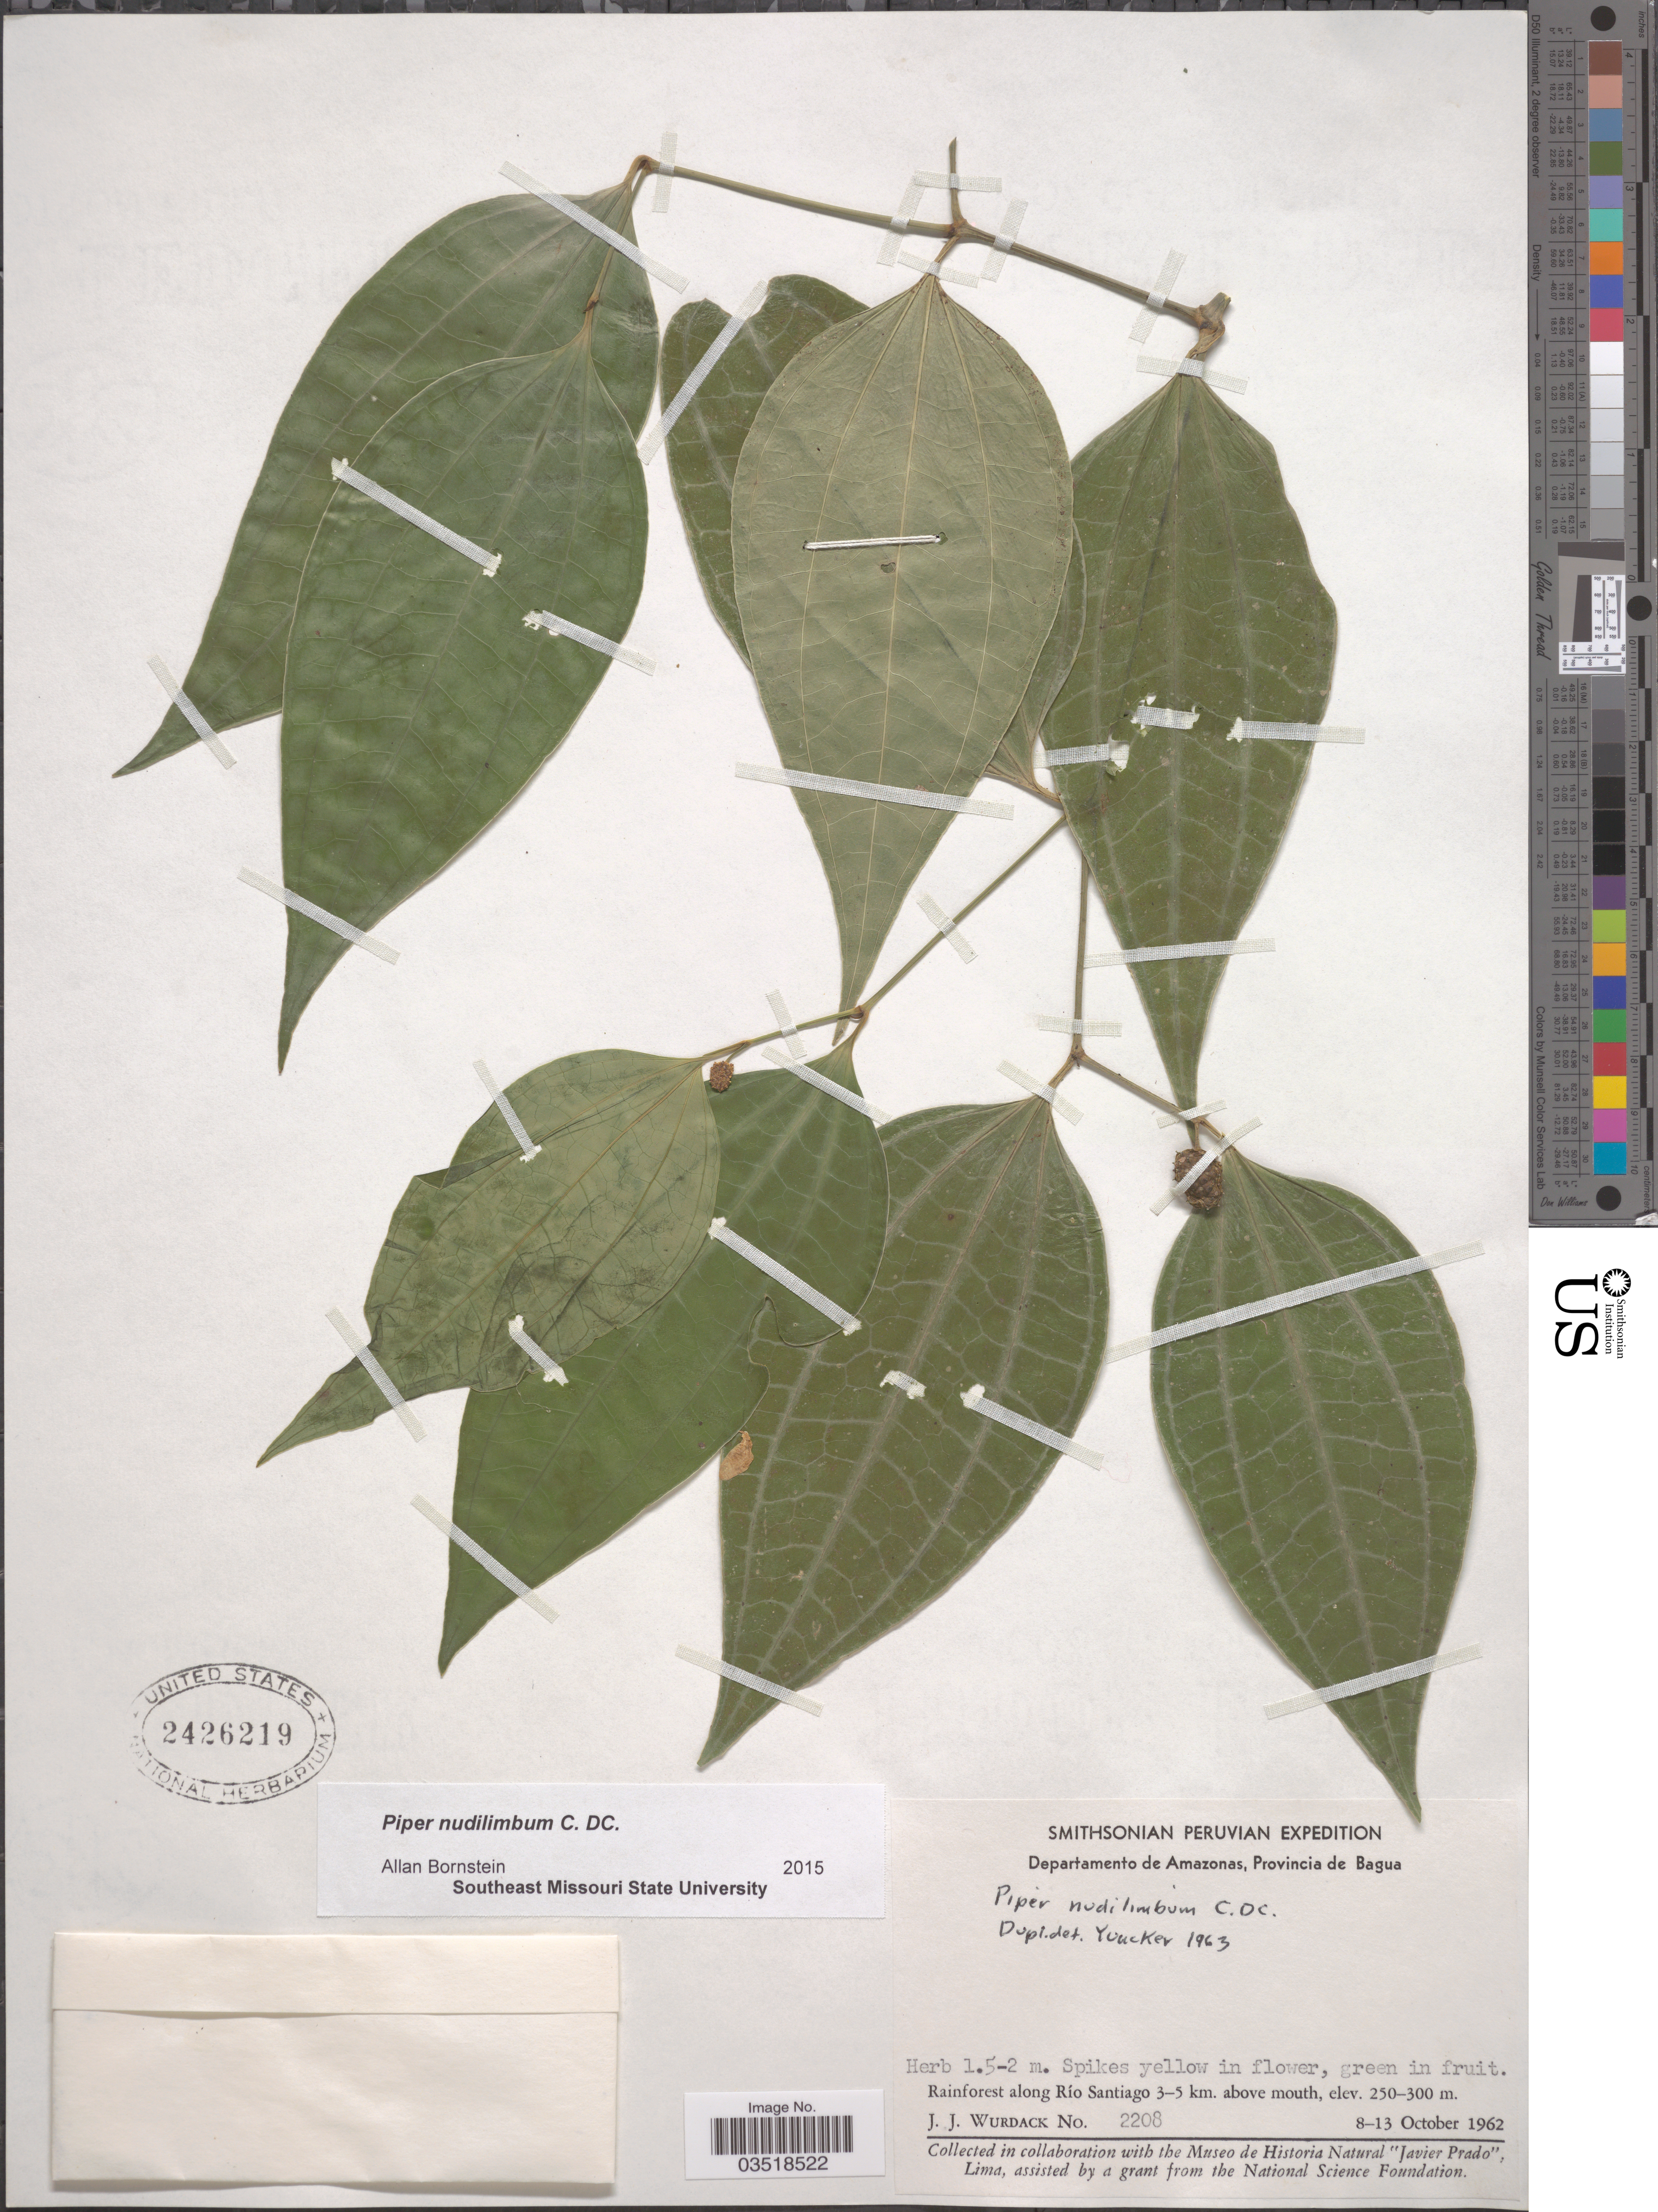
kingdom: Plantae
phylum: Tracheophyta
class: Magnoliopsida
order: Piperales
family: Piperaceae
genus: Piper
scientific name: Piper nudilimbum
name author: C. DC.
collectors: J. J. Wurdack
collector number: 2208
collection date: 1962-10-08/1962-10-13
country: Peru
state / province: Amazonas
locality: Departamento de Amazonas, Provincia de Bagua. Rainforest along Río Santiago 3-5 km. above mouth.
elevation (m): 250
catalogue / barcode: US 2426219